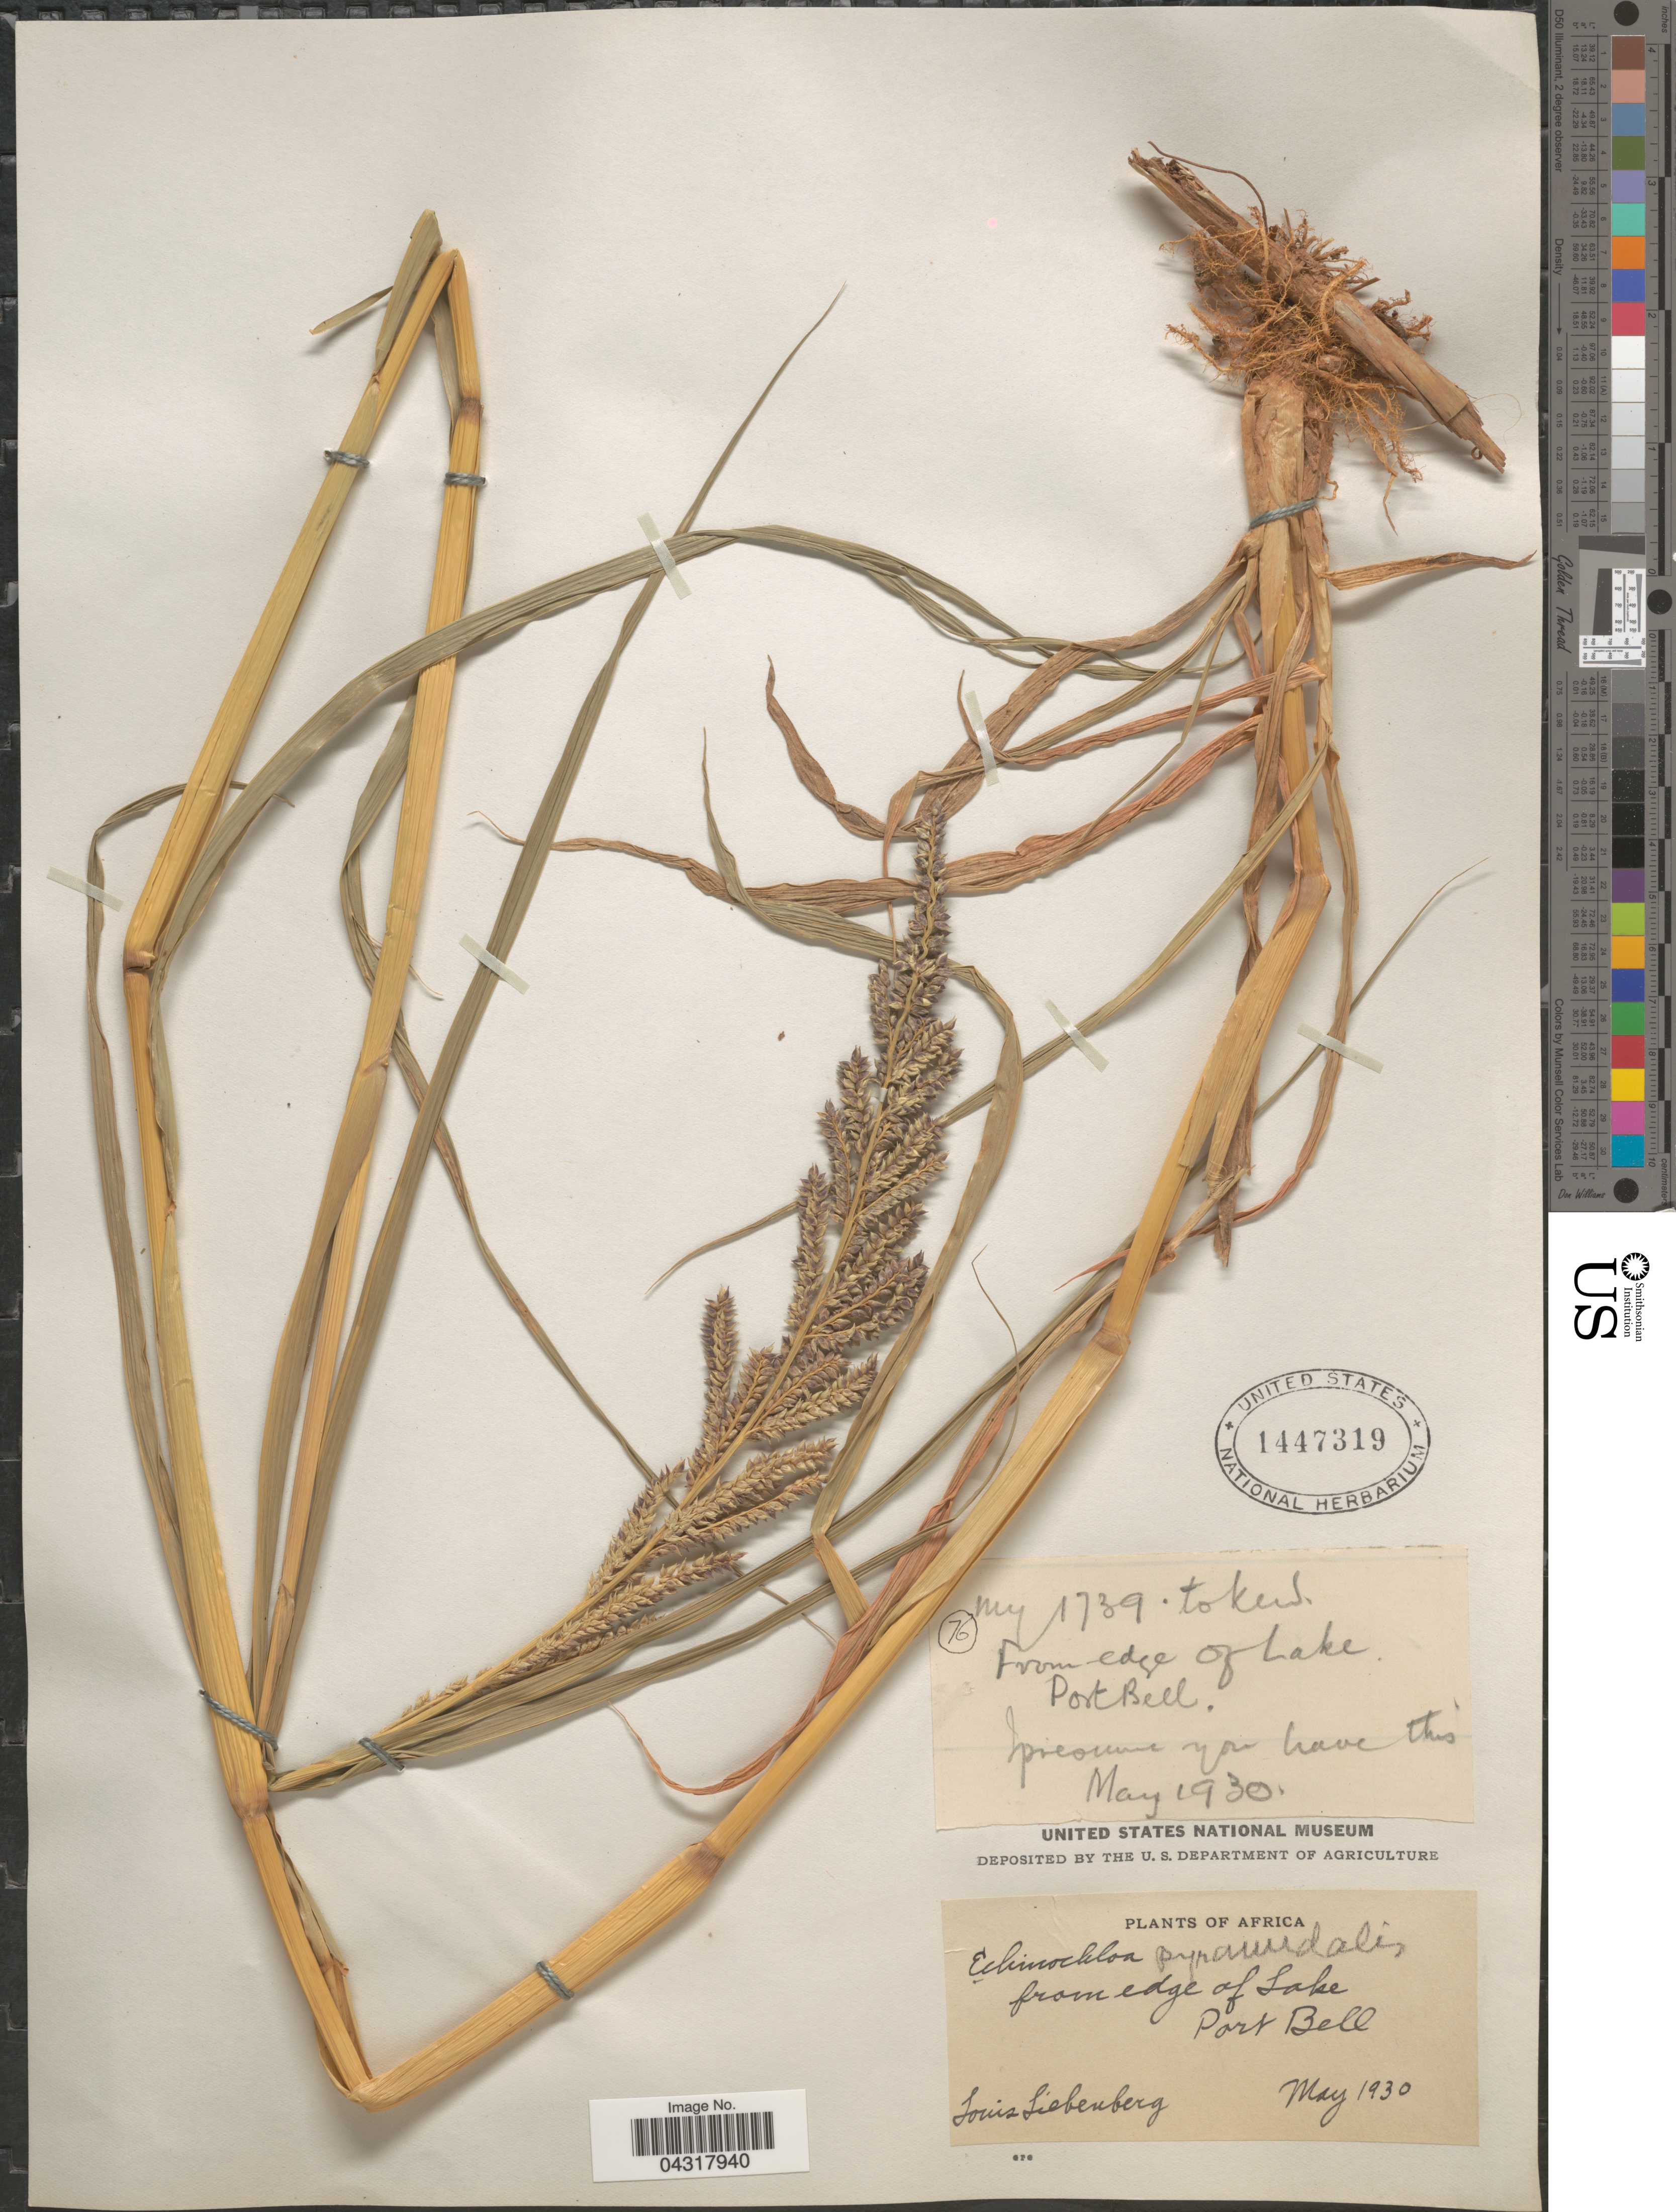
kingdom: Plantae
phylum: Tracheophyta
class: Liliopsida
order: Poales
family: Poaceae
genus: Echinochloa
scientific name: Echinochloa pyramidalis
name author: (Lam.) Hitchc. & Chase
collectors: L. Liebenberg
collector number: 76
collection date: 1930-05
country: Uganda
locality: Africa. From edge of Lake Port Bell.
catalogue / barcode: US 1447319